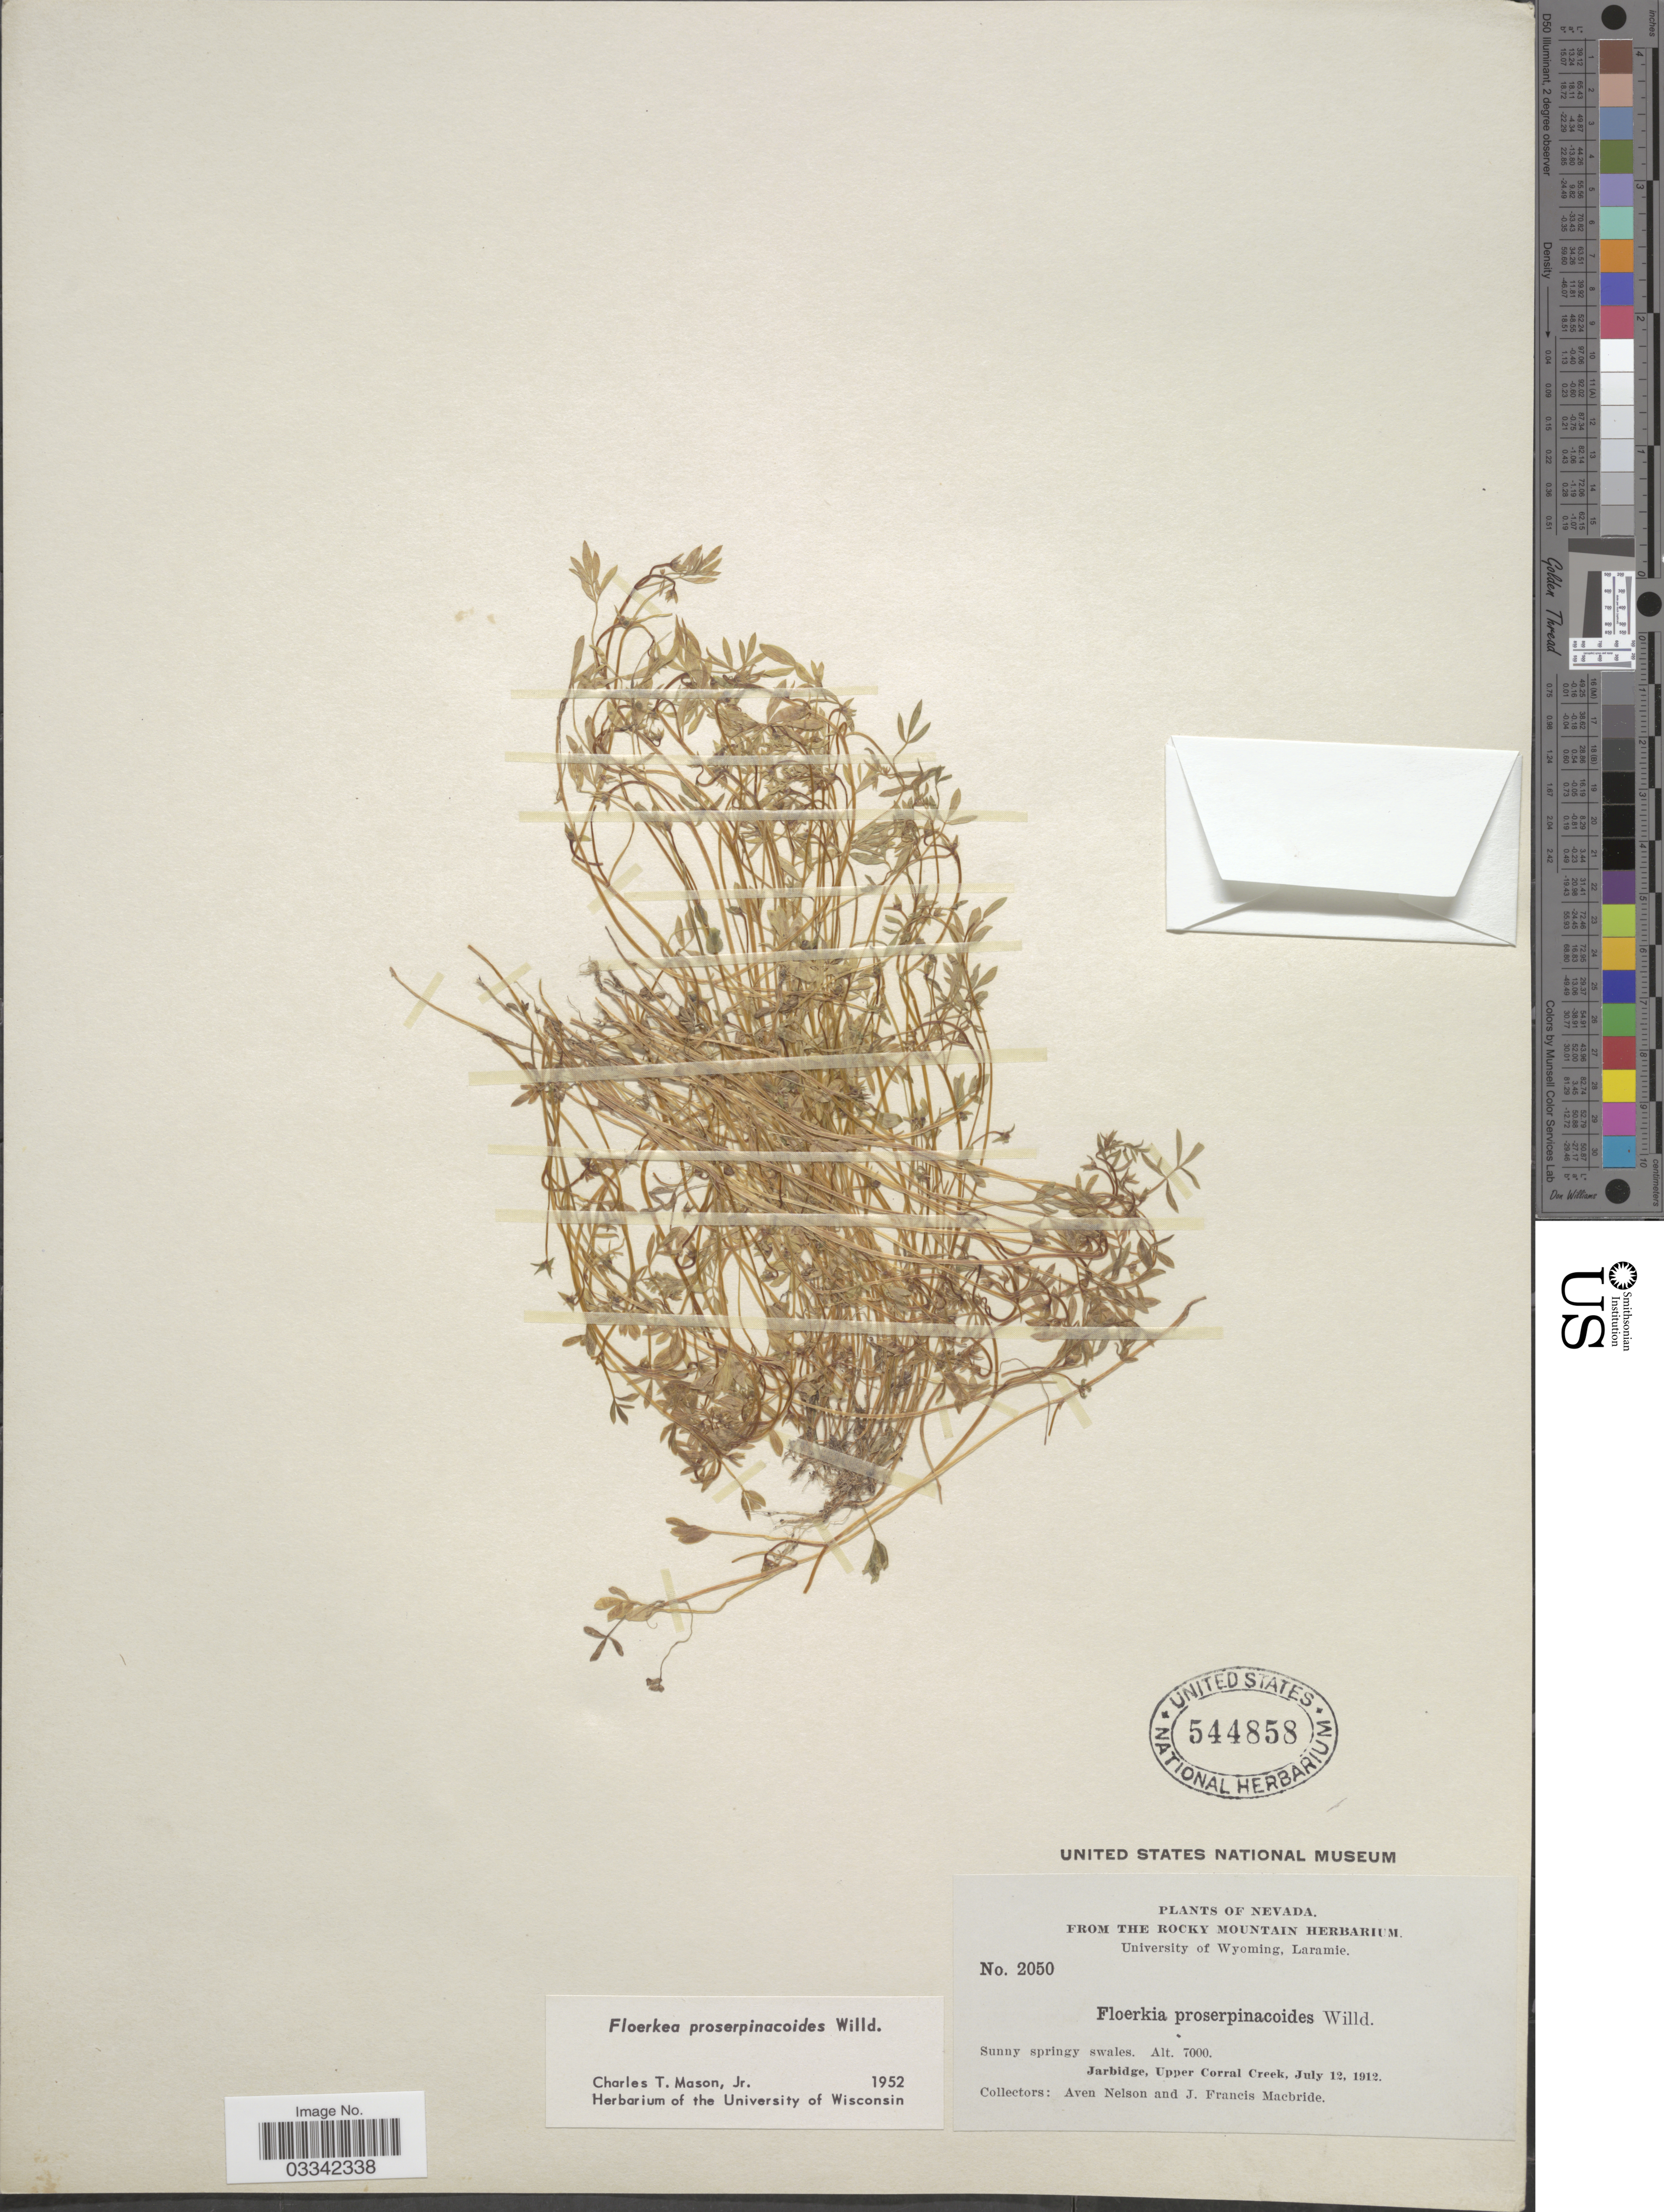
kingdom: Plantae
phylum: Tracheophyta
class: Magnoliopsida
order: Brassicales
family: Limnanthaceae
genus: Floerkea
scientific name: Floerkea proserpinacoides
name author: Willd.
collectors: A. Nelson & J. F. Macbride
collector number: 2050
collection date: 1912-07-12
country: United States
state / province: Nevada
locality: Jarbidge, Upper Corral Creek.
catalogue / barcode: US 544858